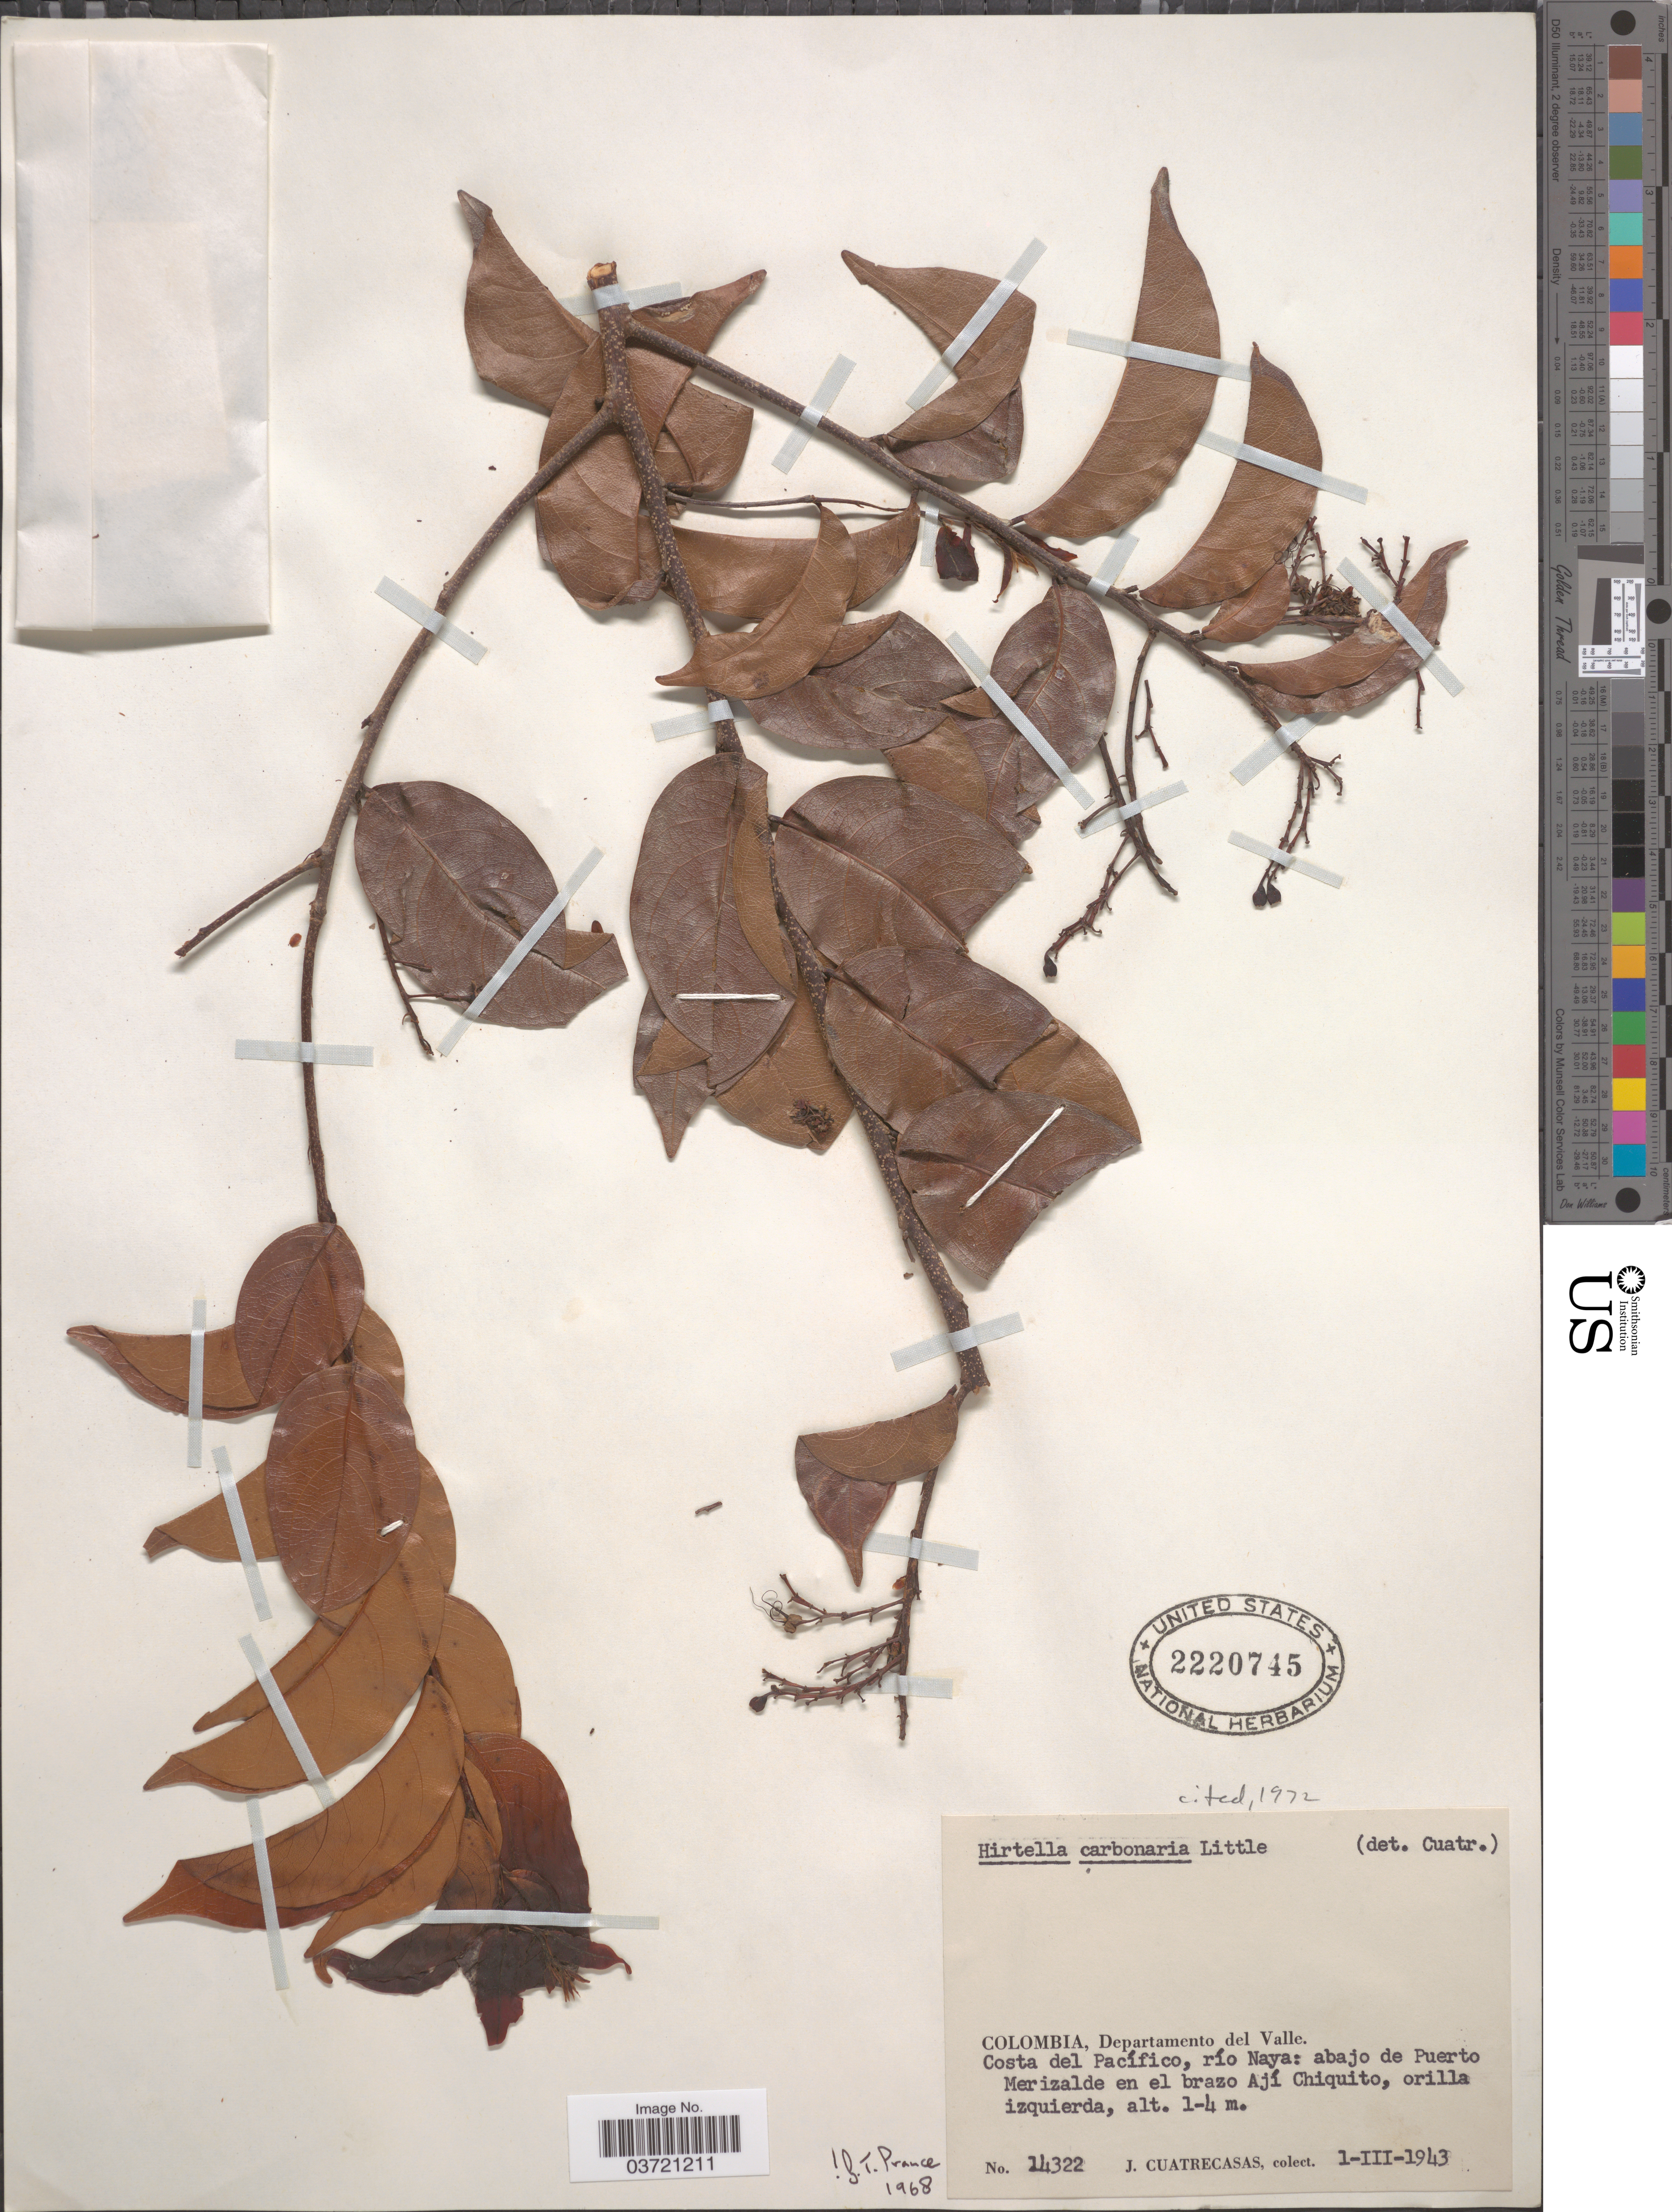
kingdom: Plantae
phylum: Tracheophyta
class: Magnoliopsida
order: Malpighiales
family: Chrysobalanaceae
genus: Hirtella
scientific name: Hirtella carbonaria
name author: Little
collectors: J. Cuatrecasas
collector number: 14322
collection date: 1943-03-01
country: Colombia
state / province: Valle del Cauca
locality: Departamento del Valle. Costa del Pacífico, río Naya: abajo de Puerto Merizalde en el brazo Ají Chiquito.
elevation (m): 1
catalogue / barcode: US 2220745